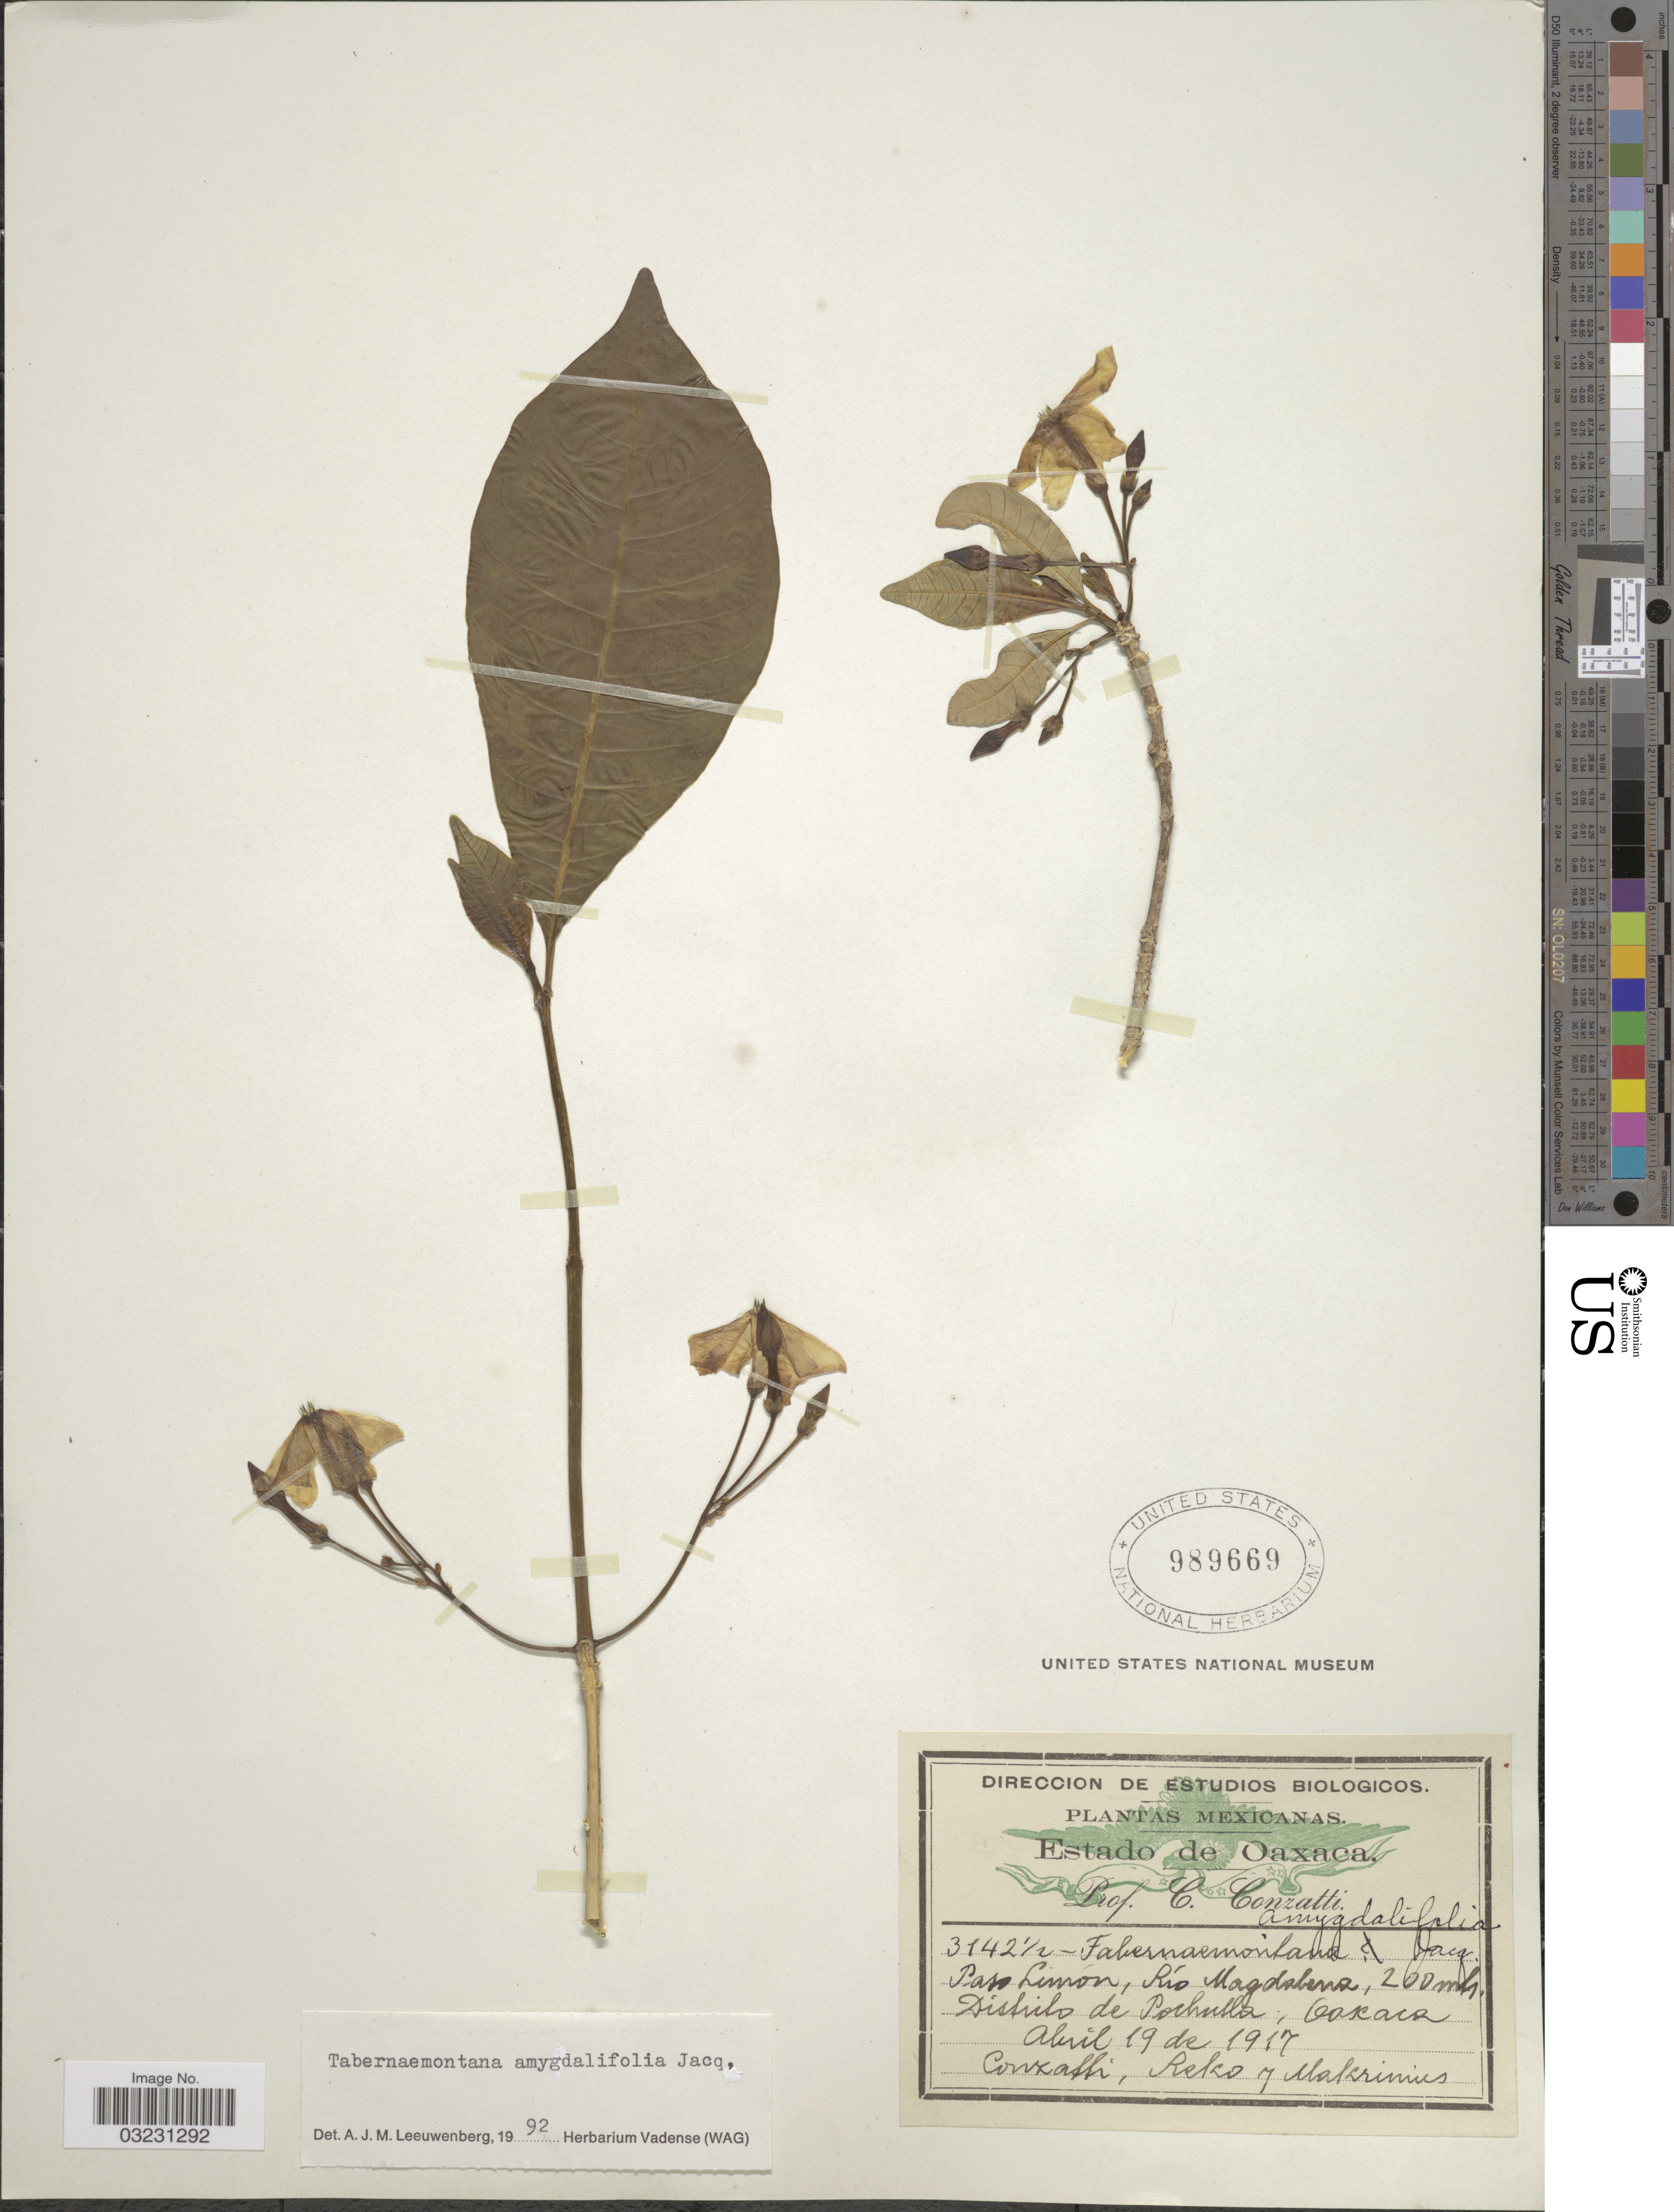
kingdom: Plantae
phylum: Tracheophyta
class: Magnoliopsida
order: Gentianales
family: Apocynaceae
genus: Tabernaemontana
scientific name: Tabernaemontana amygdalifolia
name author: Jacq.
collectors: C. Conzatti, -. Reko & -. Makrinius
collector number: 3142½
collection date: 1917-04-19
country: Mexico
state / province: Oaxaca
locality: Paso Limón, Río Magdalena, Distrito de Pochutla.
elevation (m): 200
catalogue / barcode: US 989669